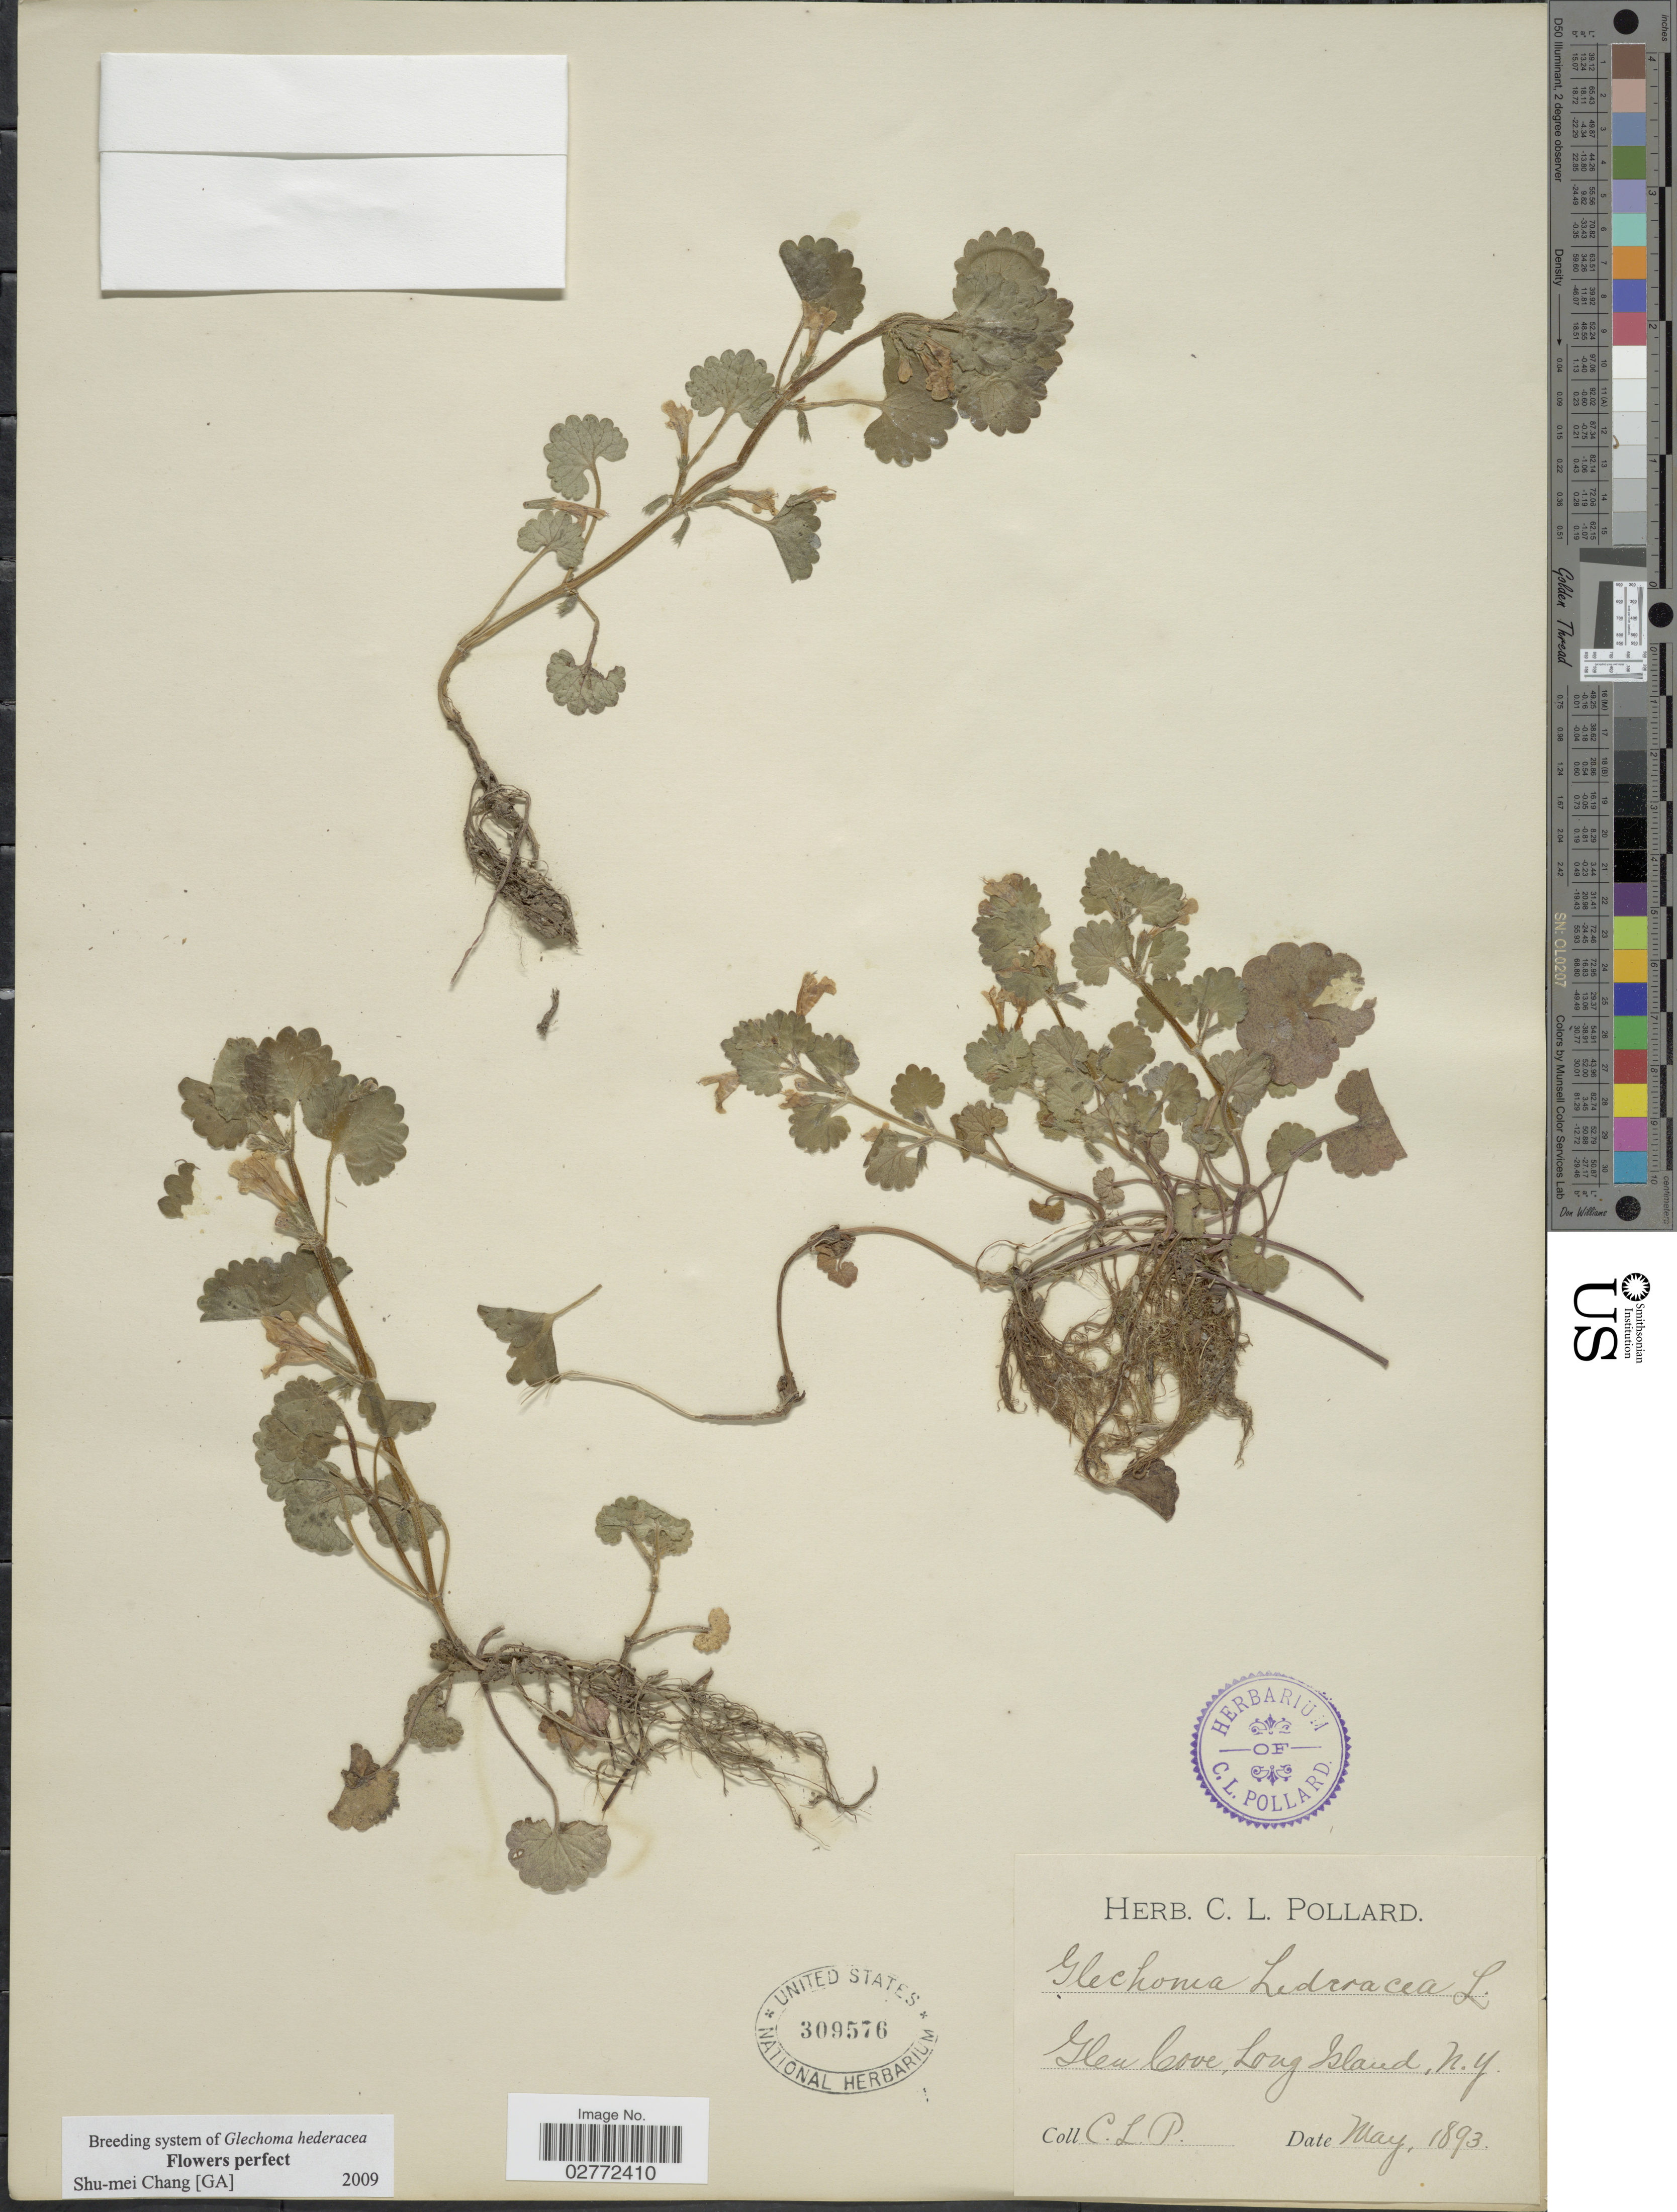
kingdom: Plantae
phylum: Tracheophyta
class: Magnoliopsida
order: Lamiales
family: Lamiaceae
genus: Glechoma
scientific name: Glechoma hederacea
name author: L.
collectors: C. L. Pollard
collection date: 1893-05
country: United States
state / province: New York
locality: Glen Cave, Long Island.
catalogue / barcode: US 309576